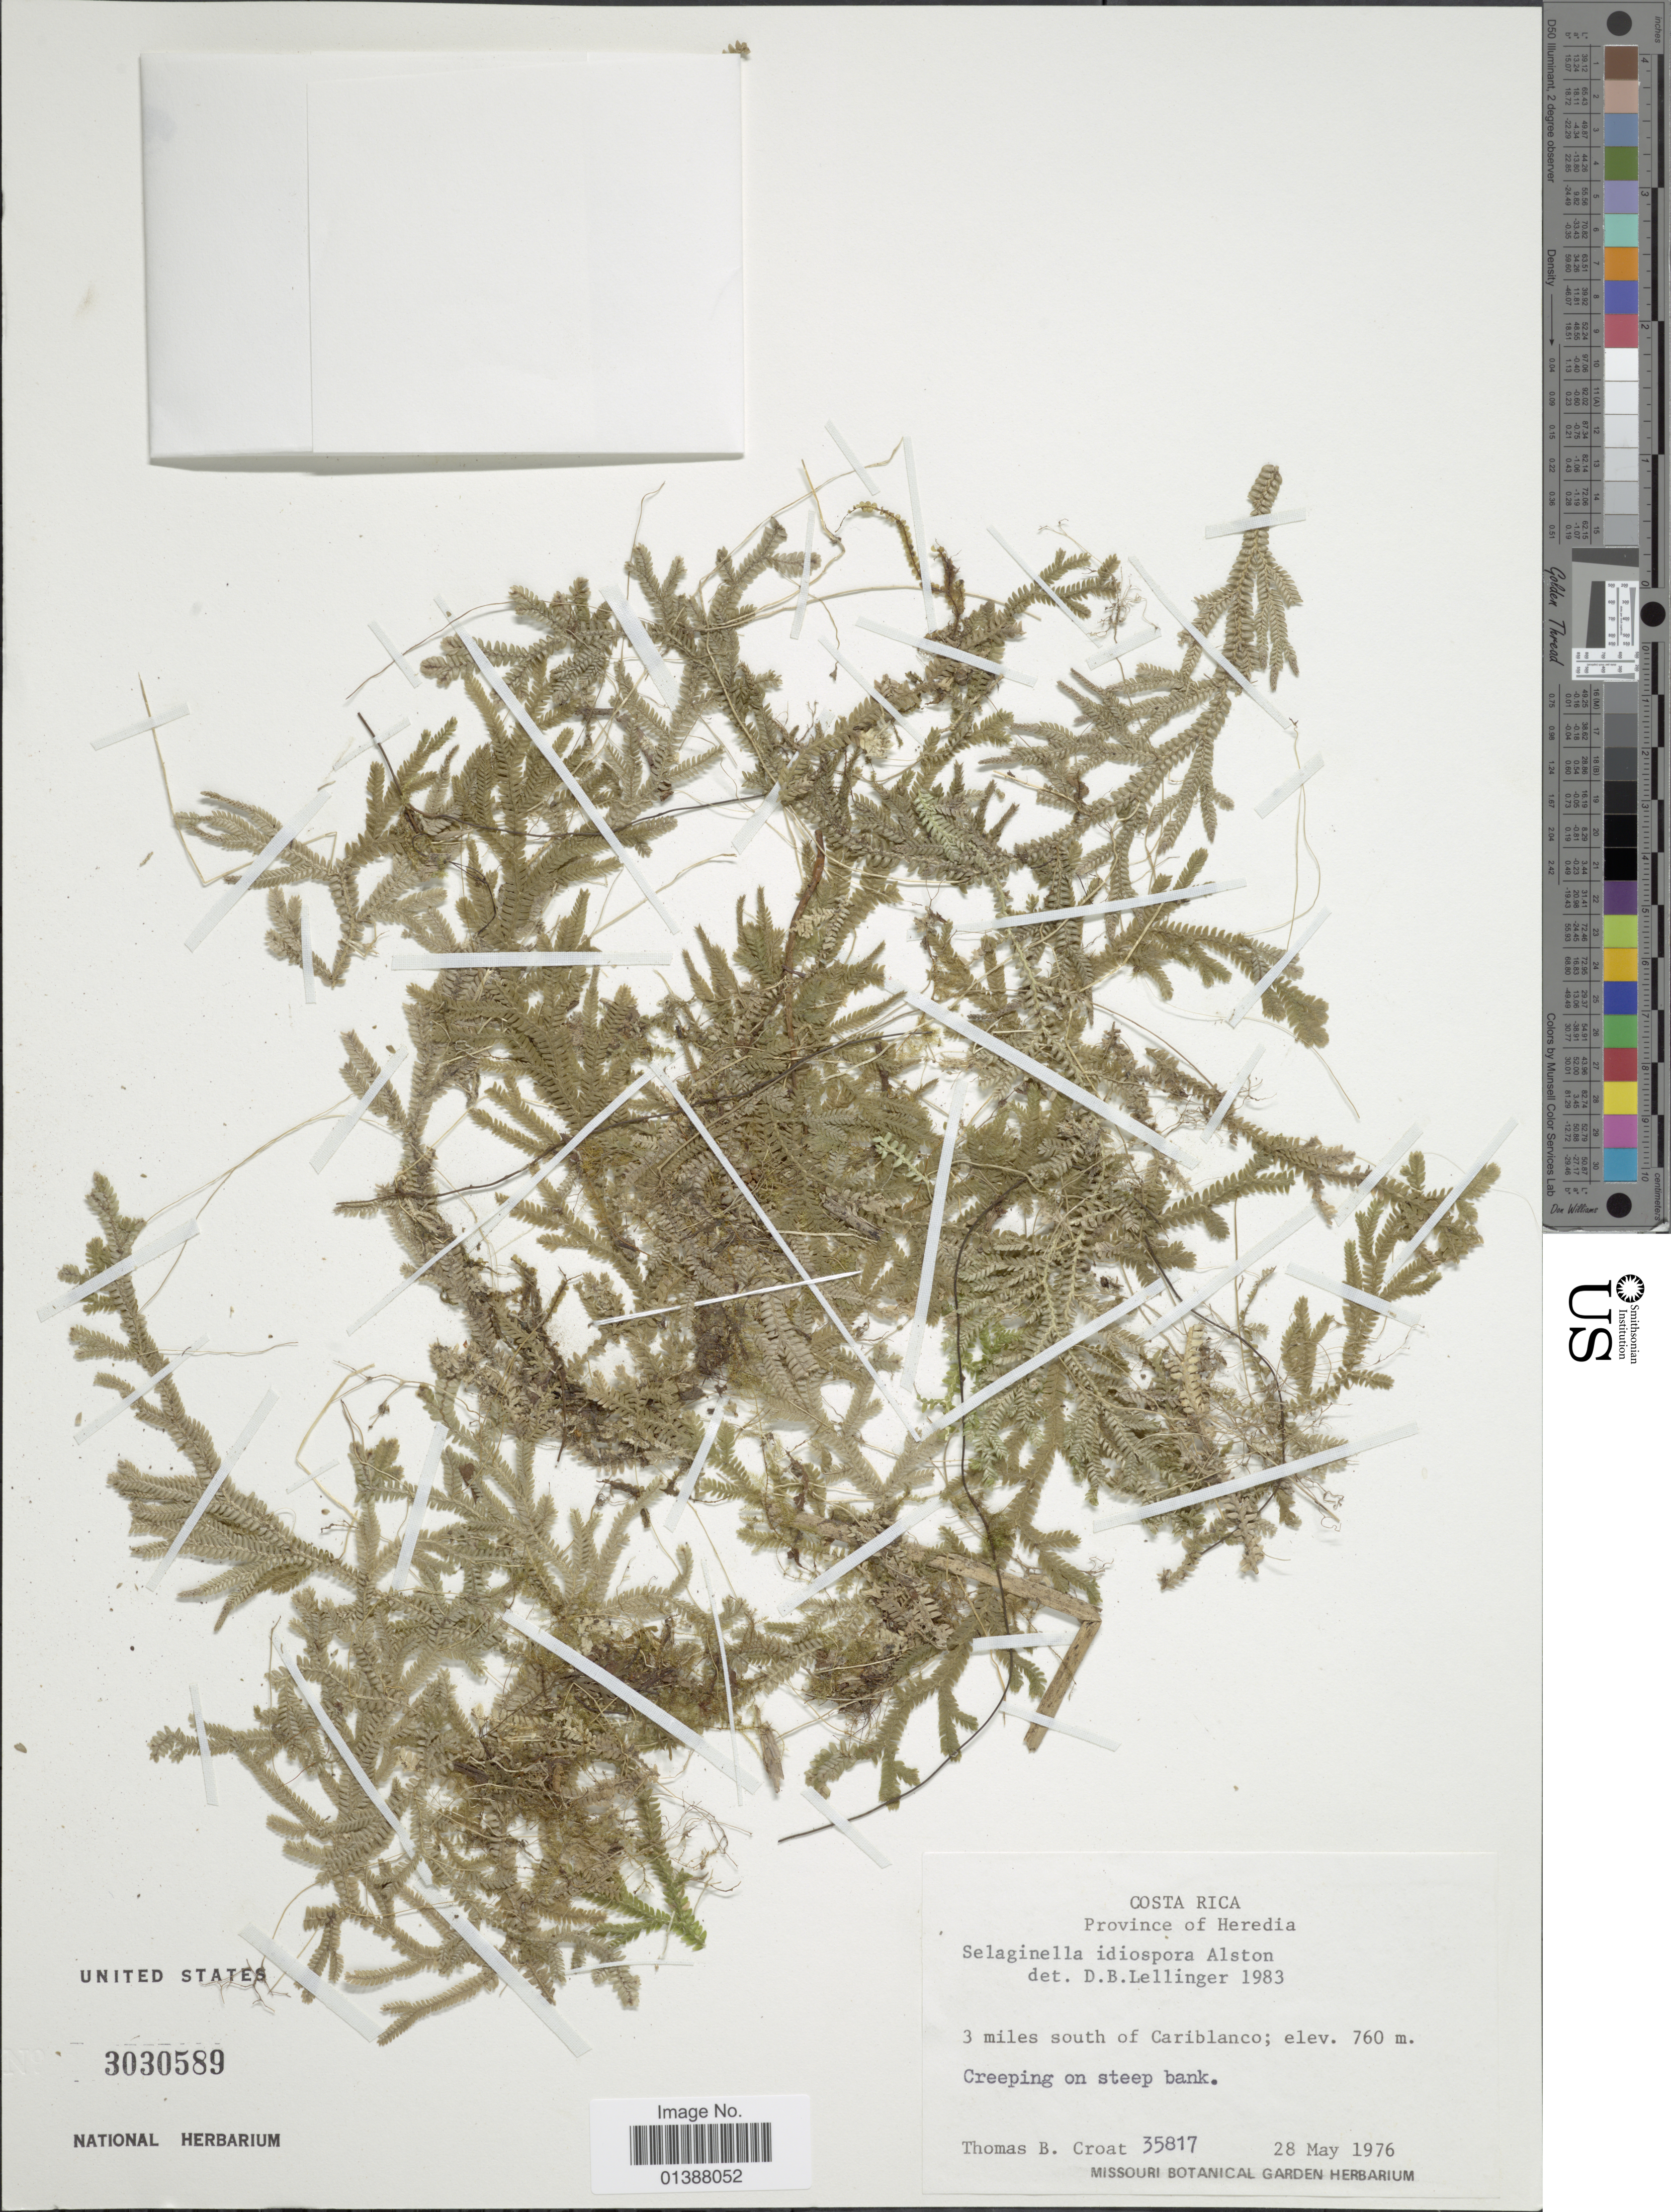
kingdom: Plantae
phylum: Tracheophyta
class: Lycopodiopsida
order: Selaginellales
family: Selaginellaceae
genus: Selaginella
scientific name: Selaginella idiospora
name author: Alston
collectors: T. B. Croat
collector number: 35817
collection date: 1976-05-28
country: Costa Rica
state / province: Heredia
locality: Province de Heredia, 3 miles south of Cariblanco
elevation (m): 760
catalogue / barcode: US 3030589